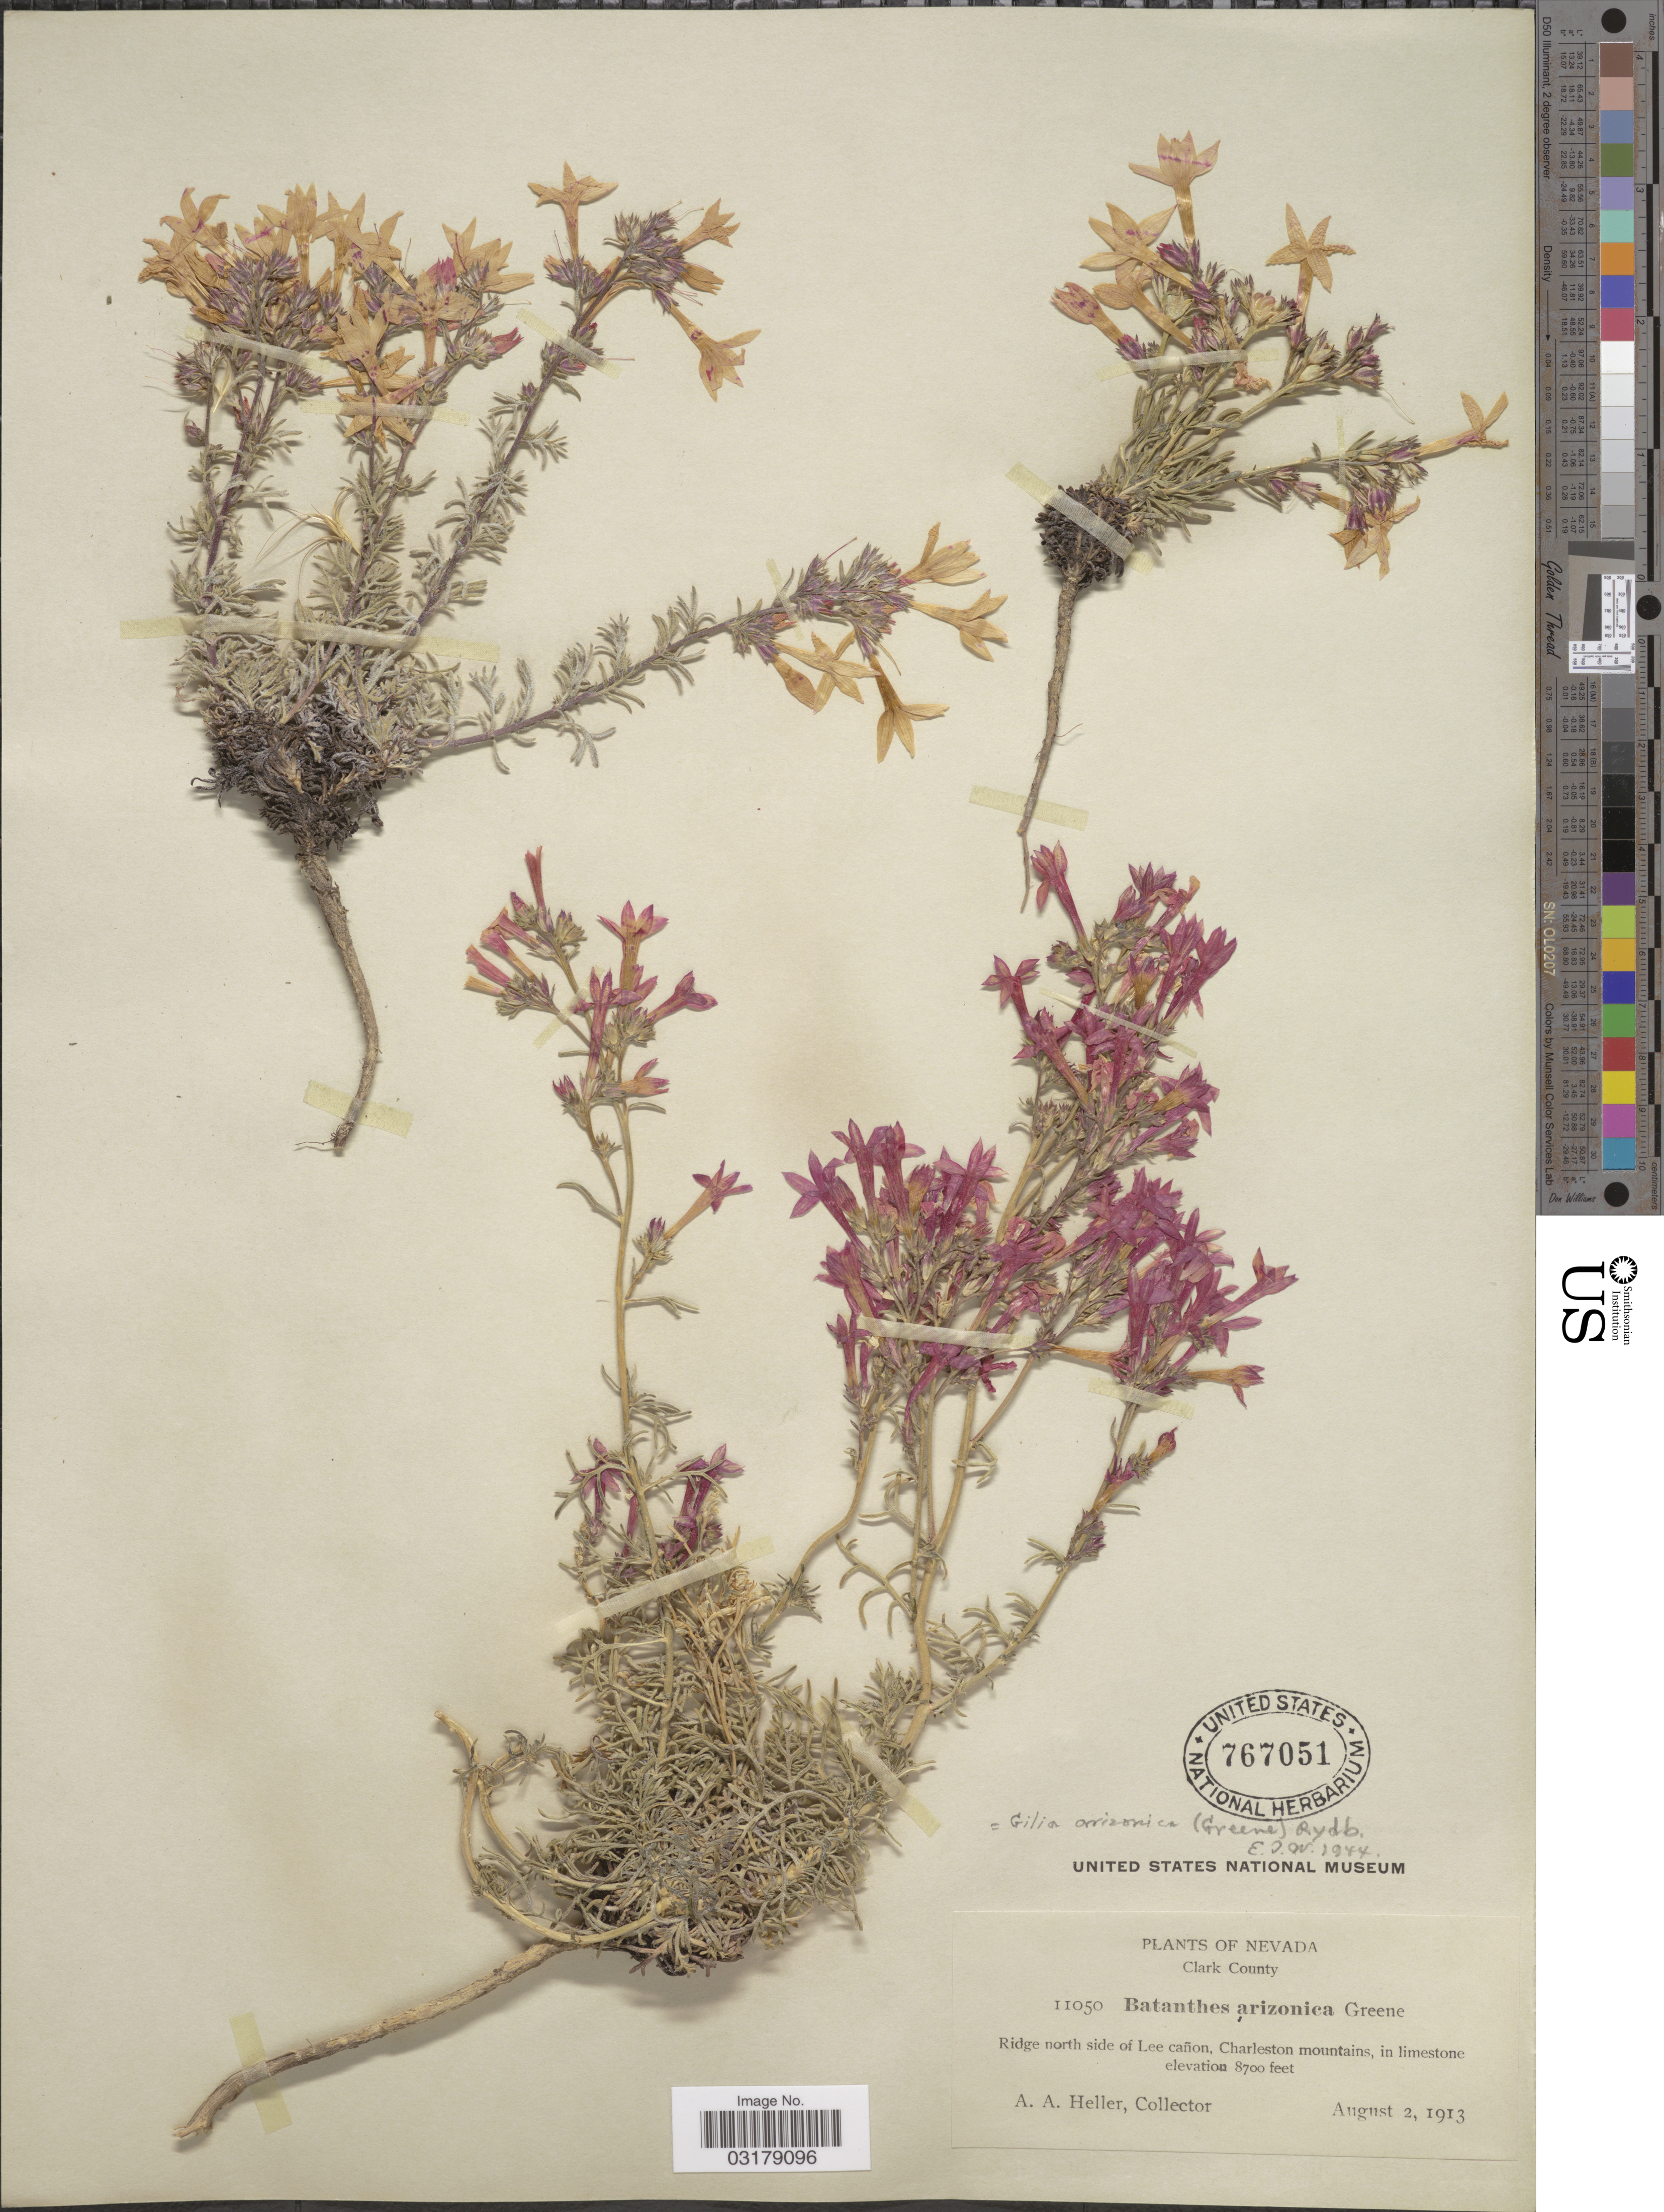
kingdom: Plantae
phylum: Tracheophyta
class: Magnoliopsida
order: Ericales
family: Polemoniaceae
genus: Ipomopsis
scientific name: Ipomopsis aggregata subsp. arizonica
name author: (Greene) V.E. Grant & A.D. Grant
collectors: A. A. Heller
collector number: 11050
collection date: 1913-08-02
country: United States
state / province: Nevada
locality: Clark County. Ridge north side of Lee cañon, Charleston mountains.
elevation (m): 2652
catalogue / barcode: US 767051